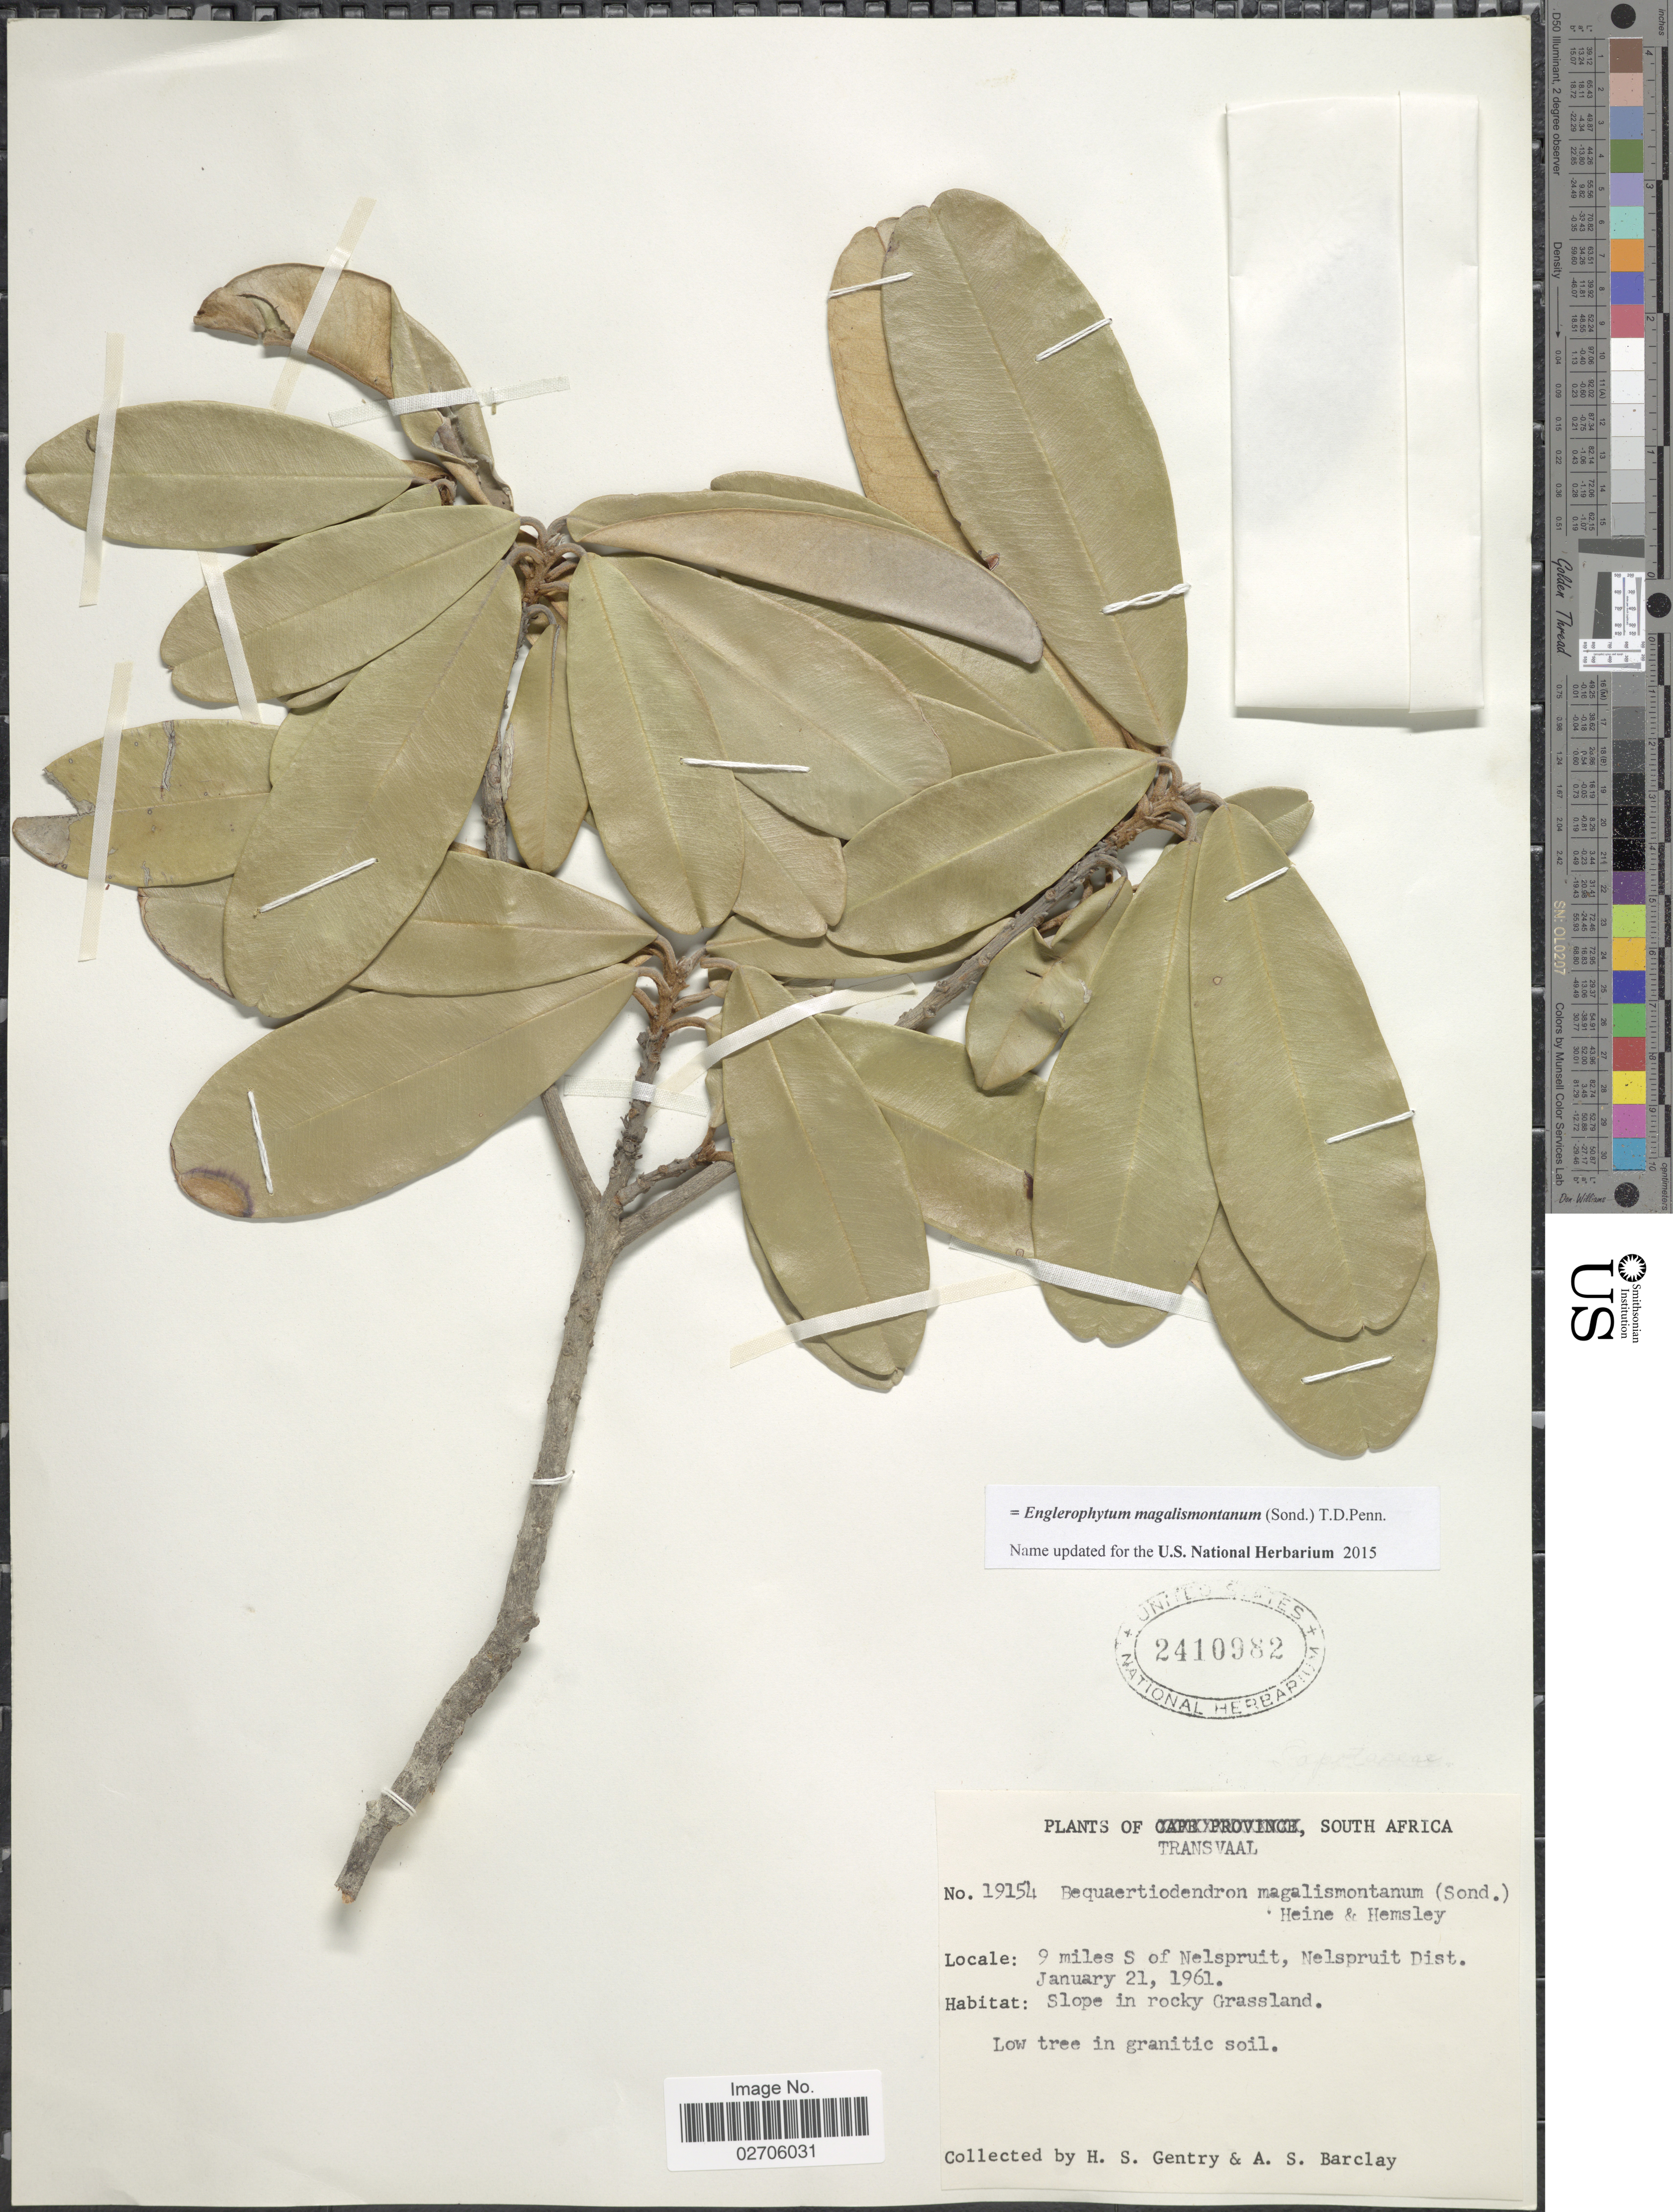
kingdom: Plantae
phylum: Tracheophyta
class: Magnoliopsida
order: Ericales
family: Sapotaceae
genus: Englerophytum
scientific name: Englerophytum magalismontanum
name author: (Sond.) T.D. Penn.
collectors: H. S. Gentry & A. S. Barclay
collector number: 19154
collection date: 1961-01-21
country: South Africa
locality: Transvaal. 9 miles S of Nelspruit, Nelspruit Dist.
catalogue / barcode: US 2410982